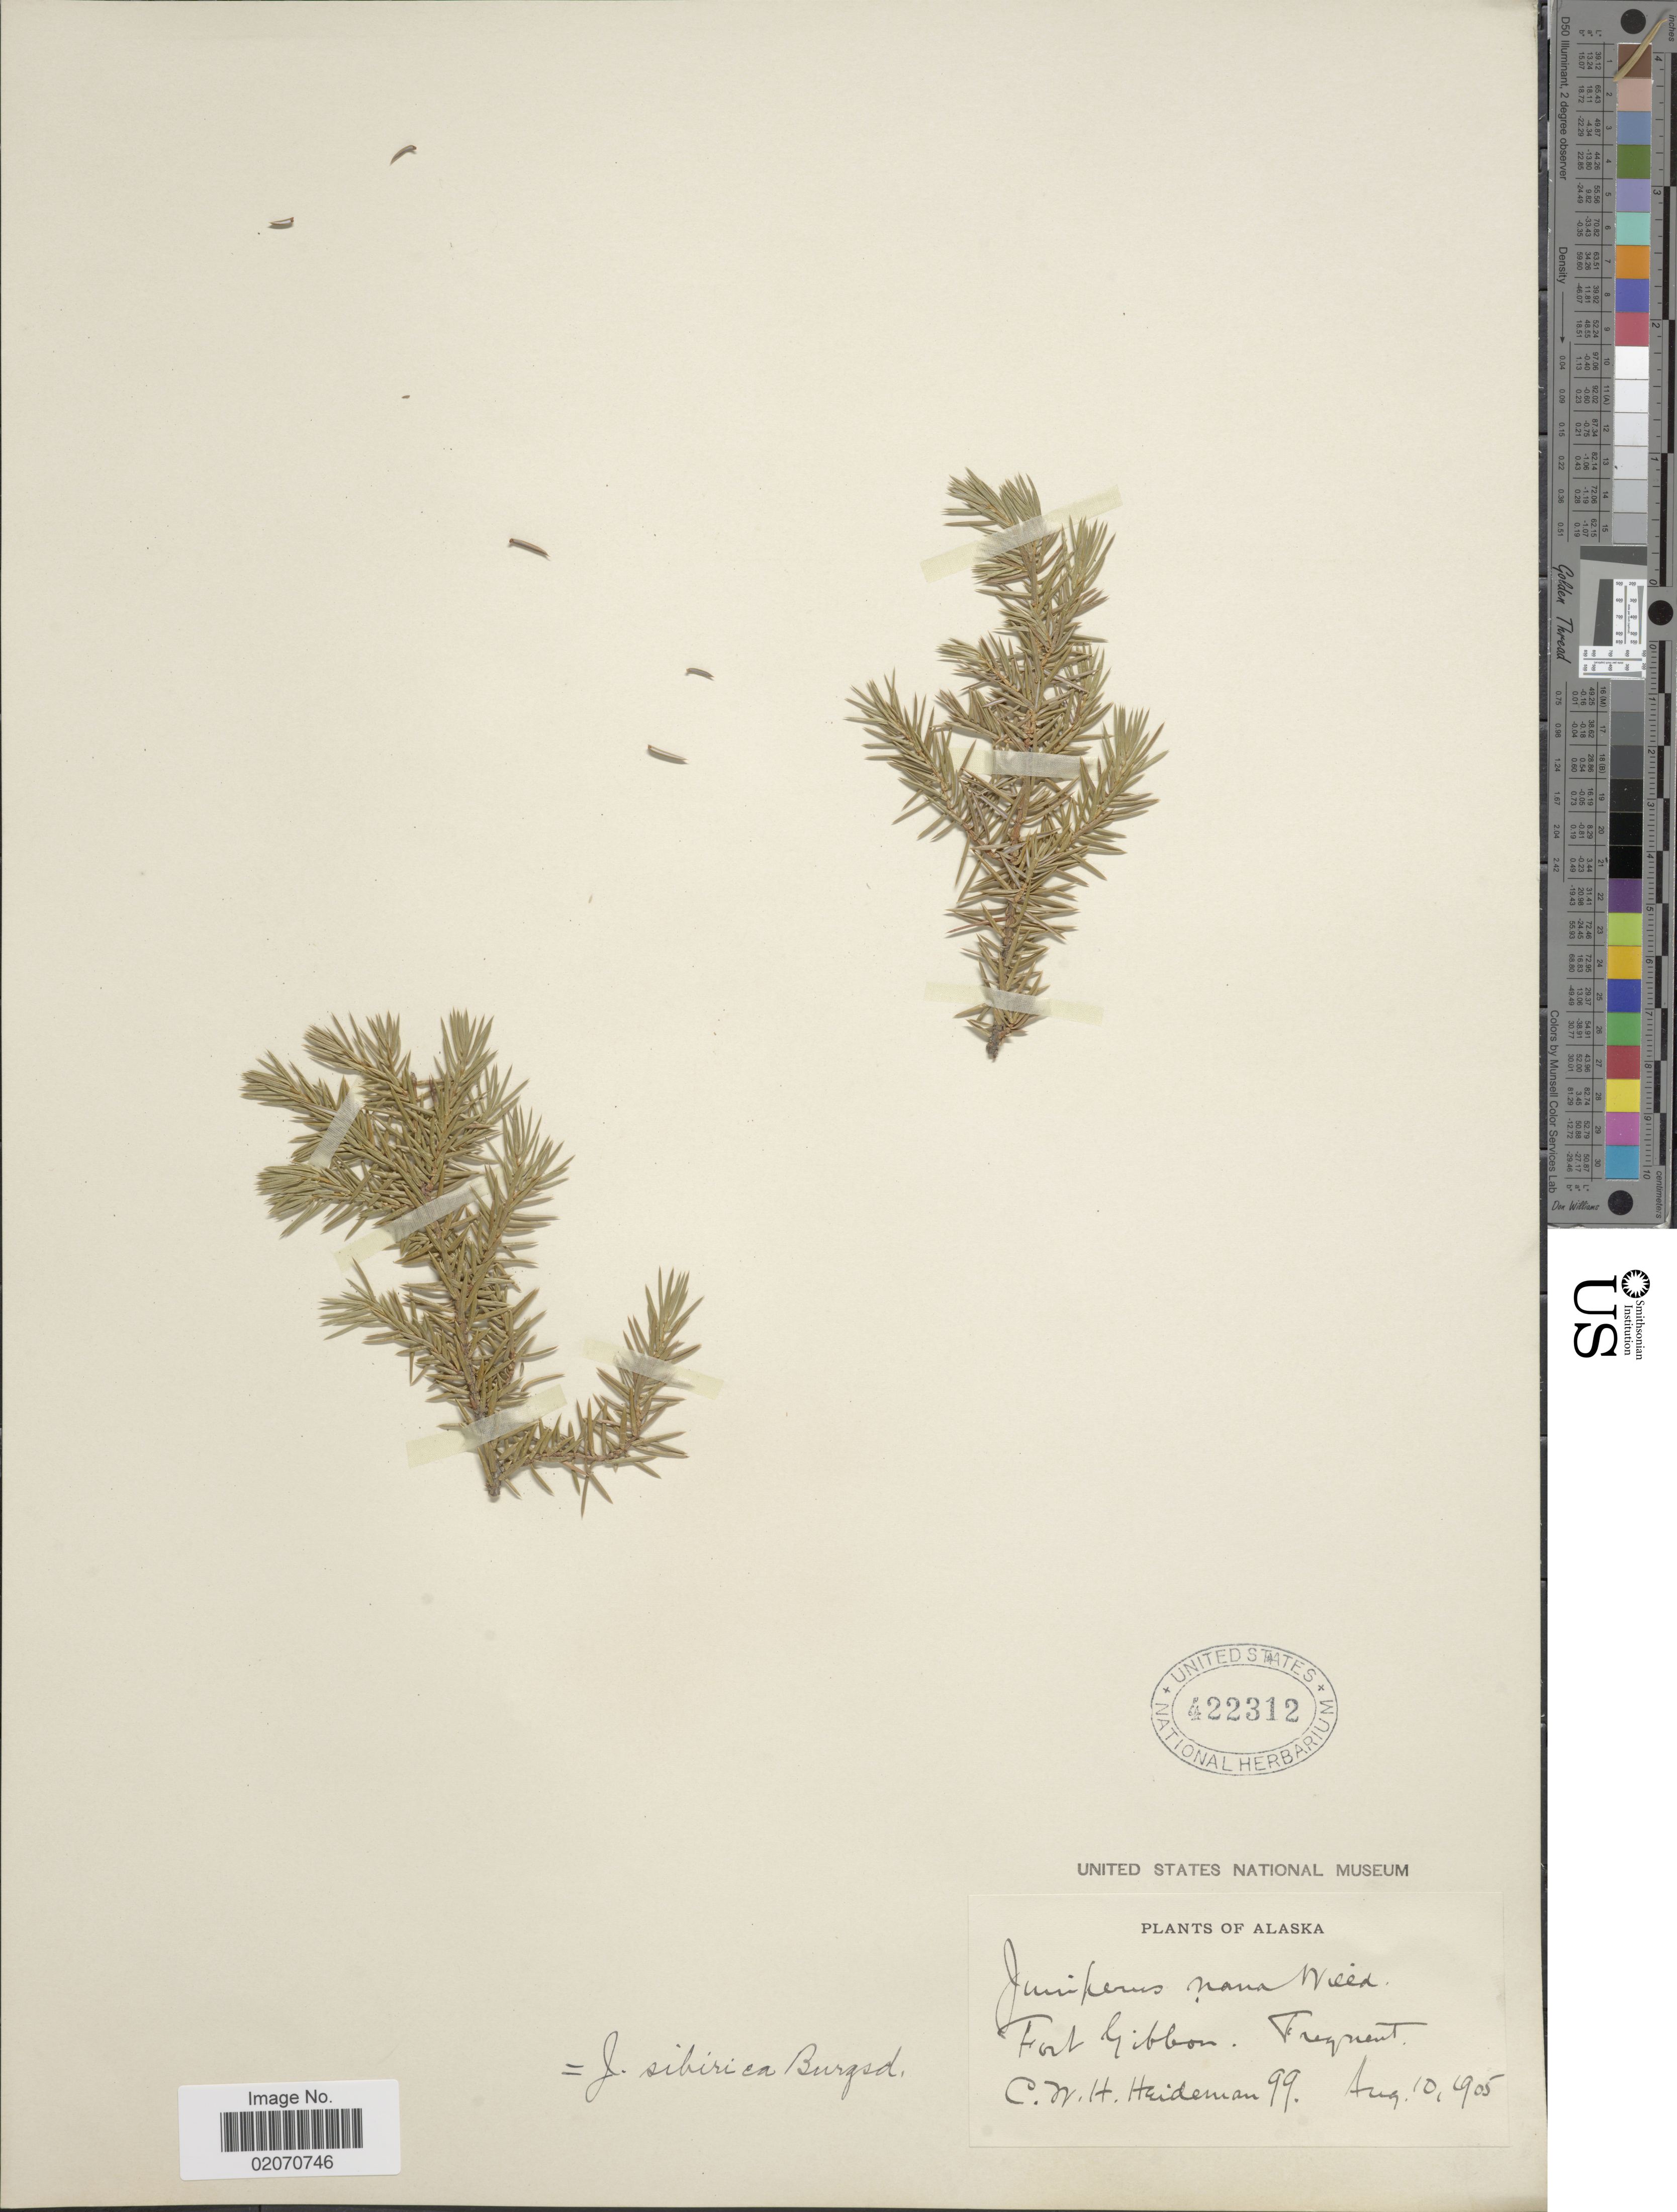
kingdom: Plantae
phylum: Tracheophyta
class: Pinopsida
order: Pinales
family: Cupressaceae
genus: Juniperus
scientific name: Juniperus communis subsp. nana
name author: (Willd.) Syme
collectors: C. Heideman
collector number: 99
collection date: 1905-08-10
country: United States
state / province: Alaska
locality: Fort Gibbon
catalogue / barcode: US 422312